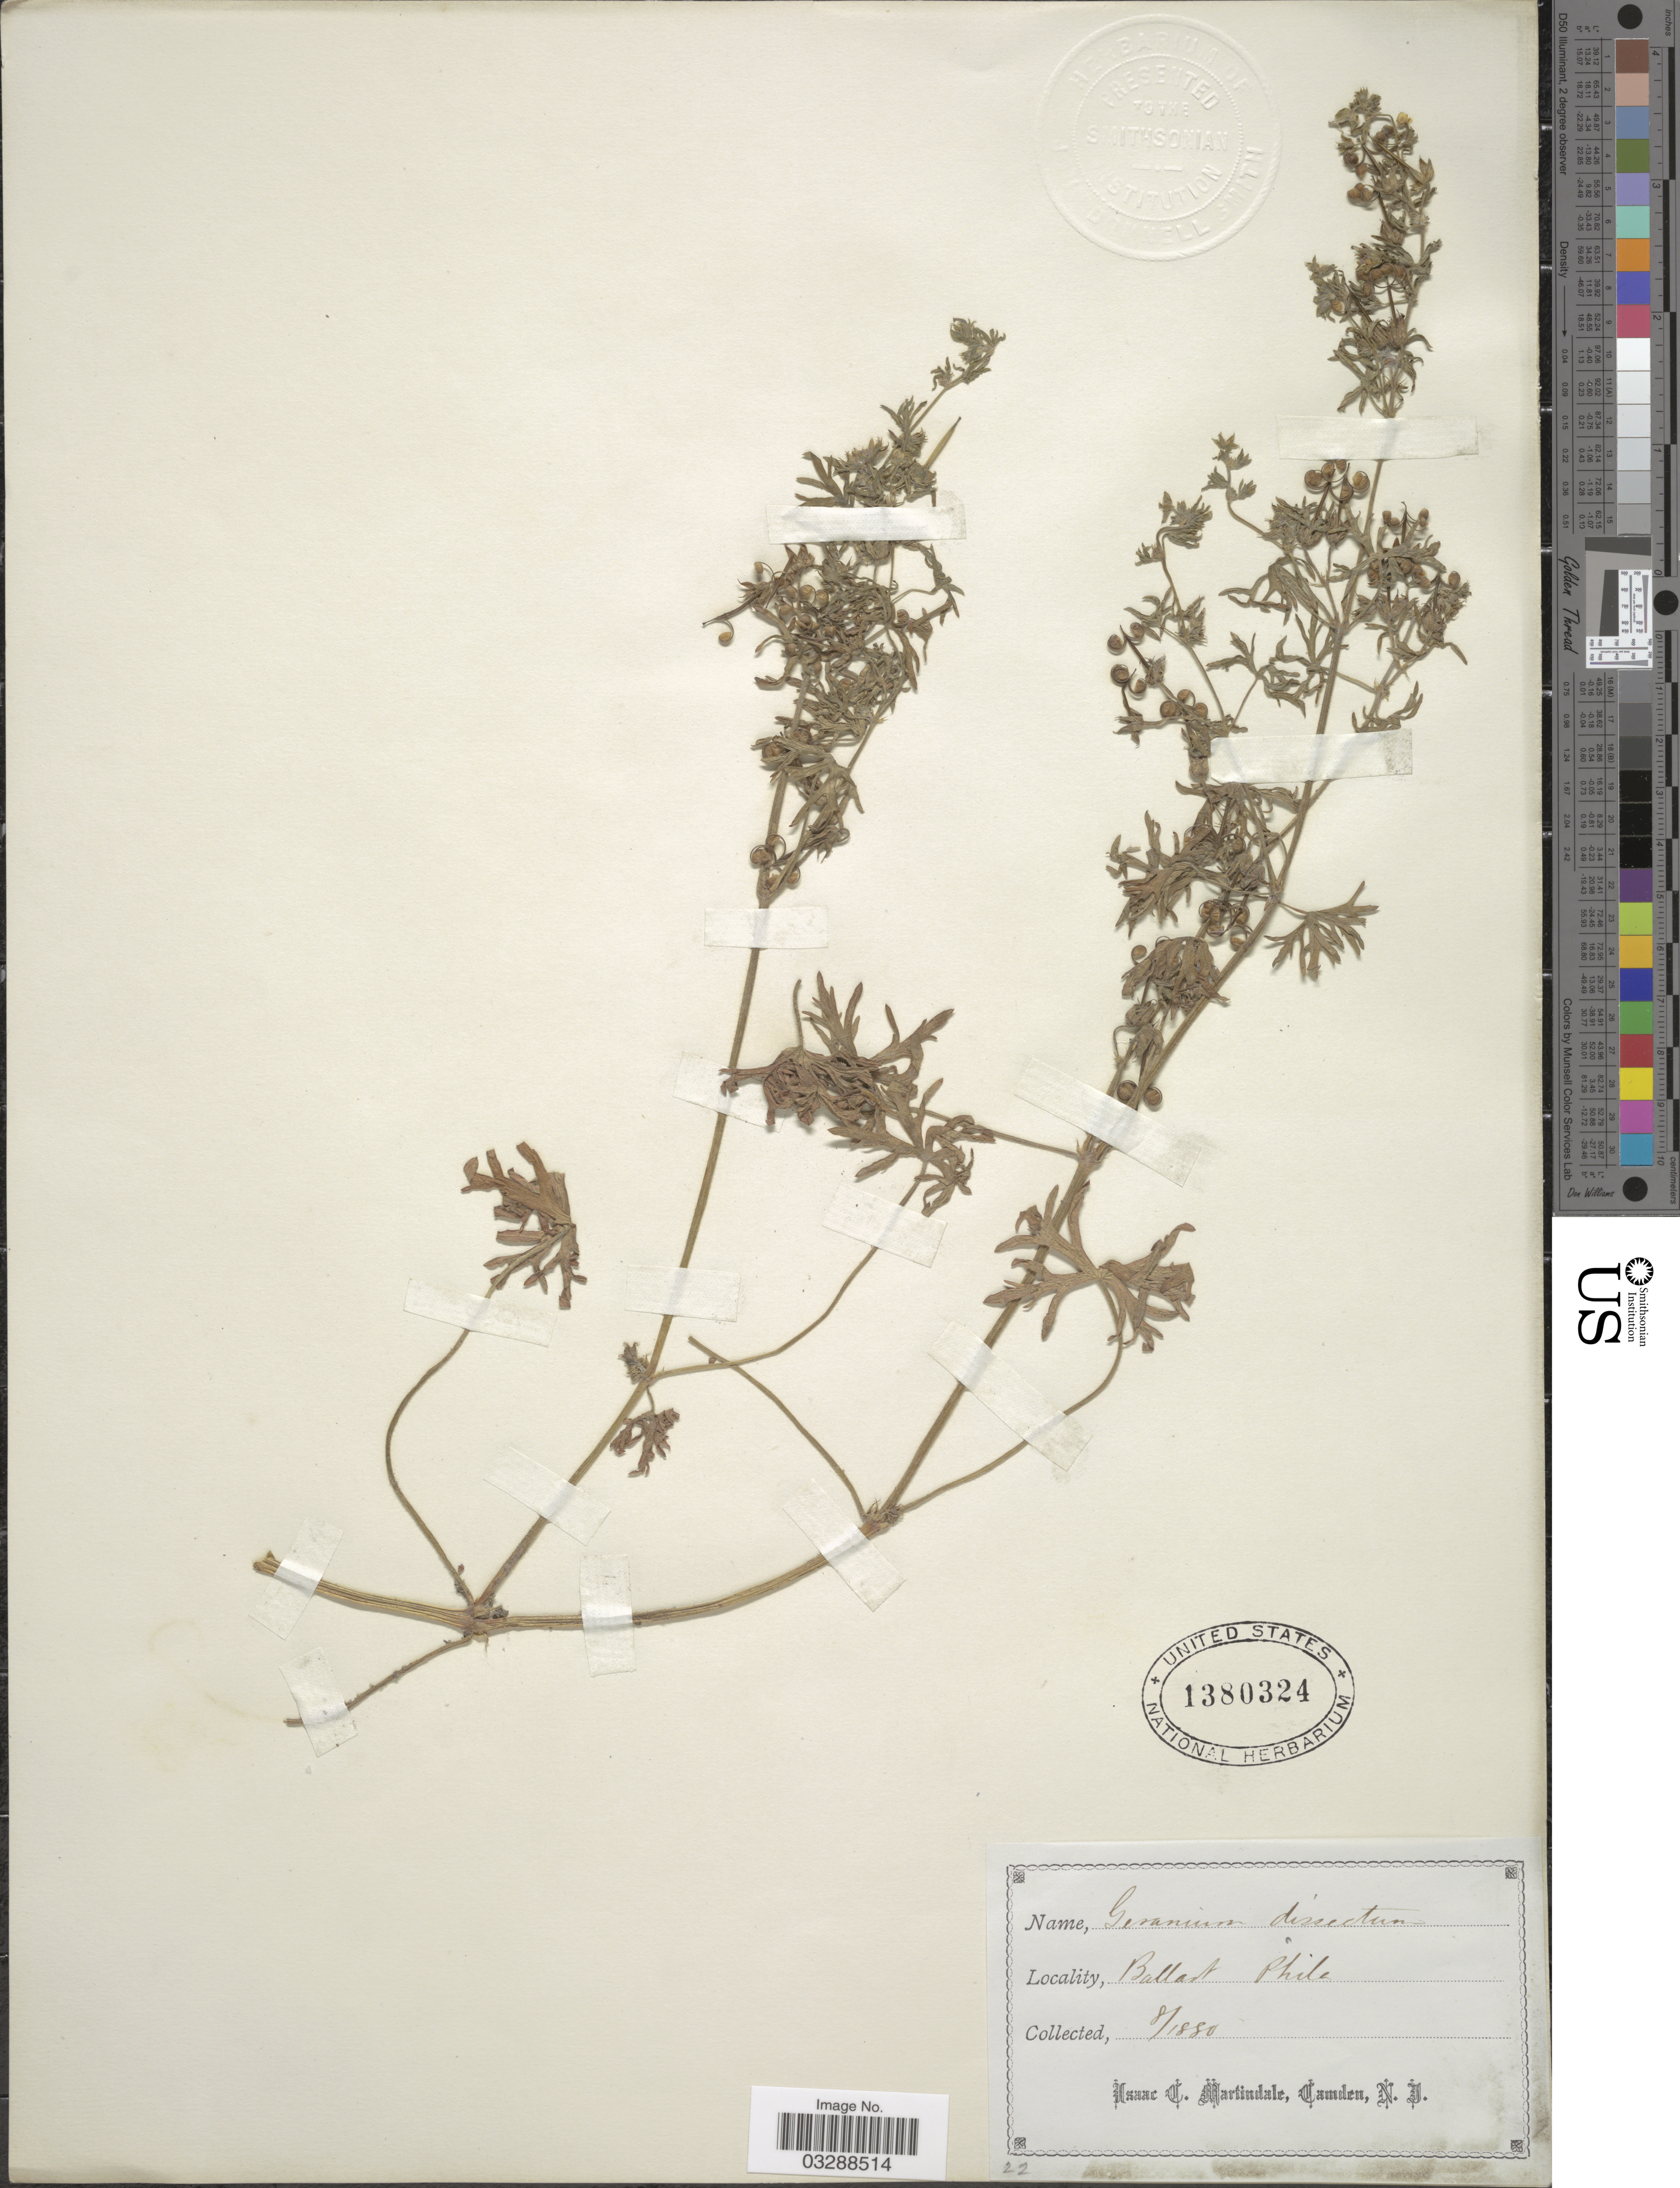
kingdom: Plantae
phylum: Tracheophyta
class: Magnoliopsida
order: Geraniales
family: Geraniaceae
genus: Geranium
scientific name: Geranium dissectum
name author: L.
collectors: I. C. Martindale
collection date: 1880-08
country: United States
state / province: Pennsylvania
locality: Ballast, Phila.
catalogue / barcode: US 1380324